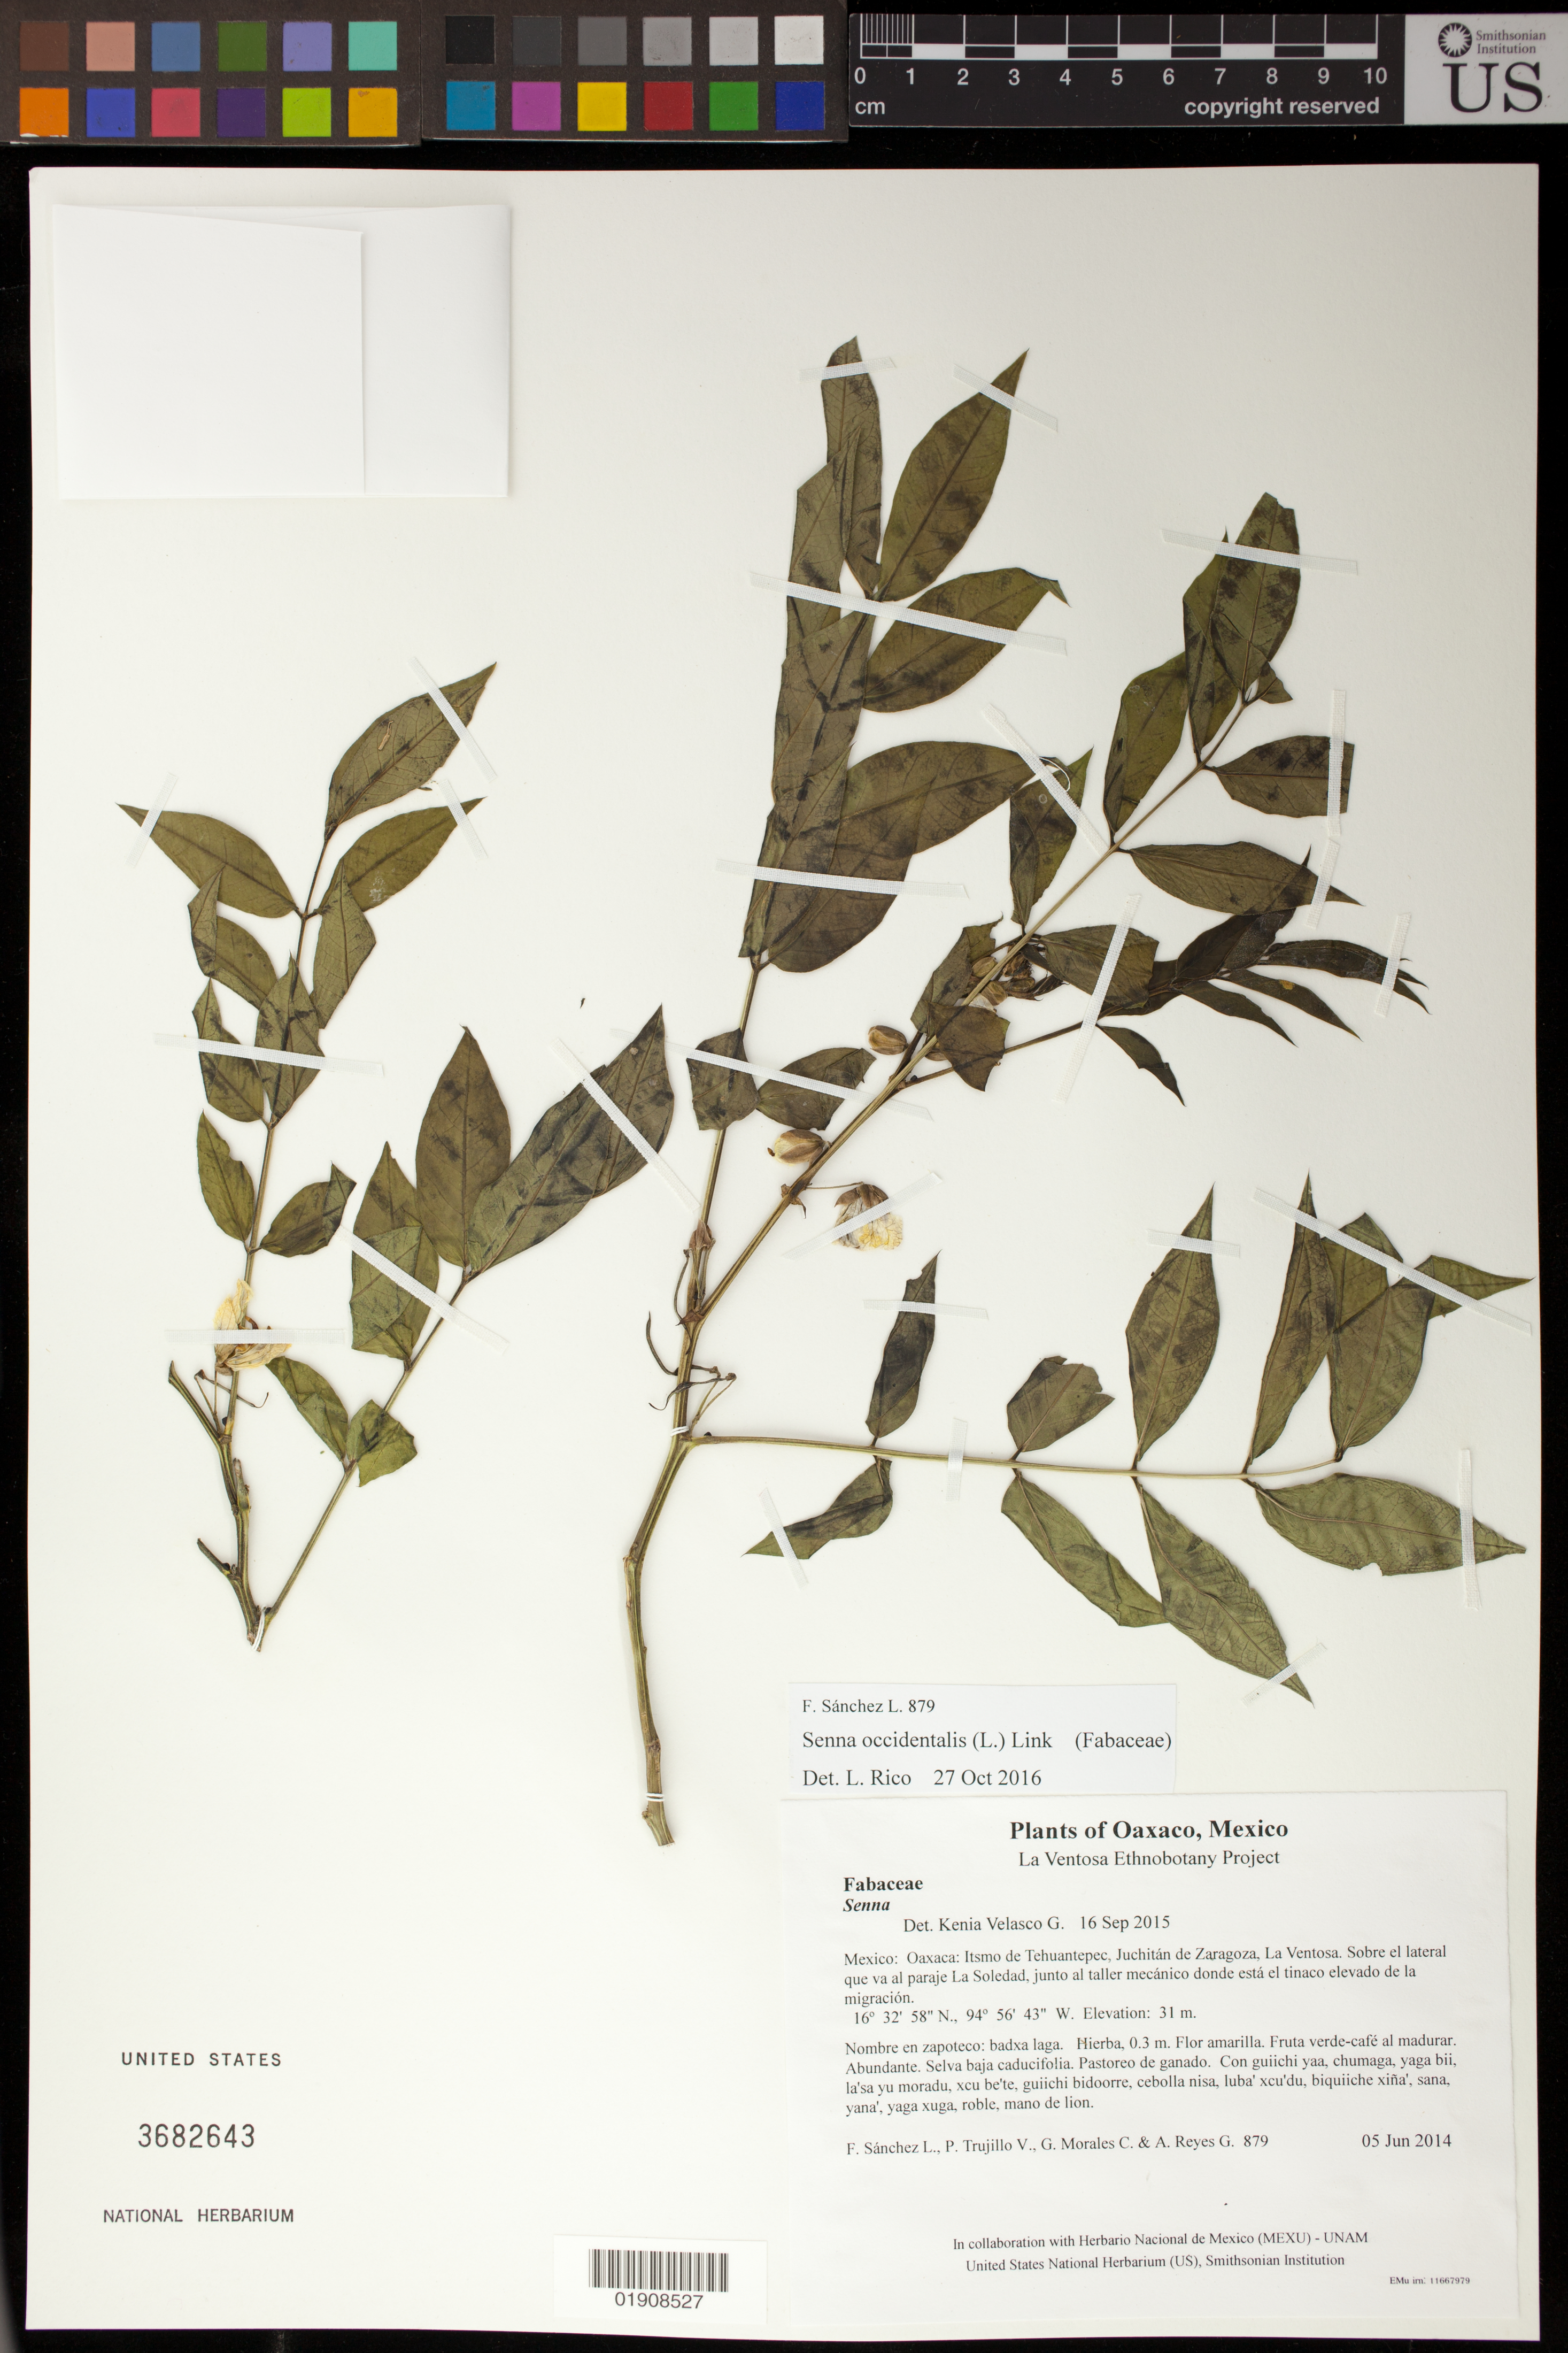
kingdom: Plantae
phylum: Tracheophyta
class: Magnoliopsida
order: Fabales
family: Fabaceae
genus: Senna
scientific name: Senna occidentalis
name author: (L.) Link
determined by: Rico, L.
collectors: F. Sánchez L., P. Trujillo V., G. Morales C. & A. Reyes G.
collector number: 879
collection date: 2014-06-05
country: Mexico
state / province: Oaxaca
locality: Itsmo de Tehuantepec, Juchitán de Zaragoza, La Ventosa. Sobre el lateral que va al paraje La Soledad, junto al taller mecánico donde está el tinaco elevado de la migración.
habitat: Selva baja caducifolia. Pastoreo de ganado.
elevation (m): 31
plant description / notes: JEBOT, MEXU, SIPI; Guixi bandaga. 0.3 m. Guie' naguchi. Cuaananaxhi naga'-nagulla ni namuu . Stale.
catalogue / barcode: US 3682643